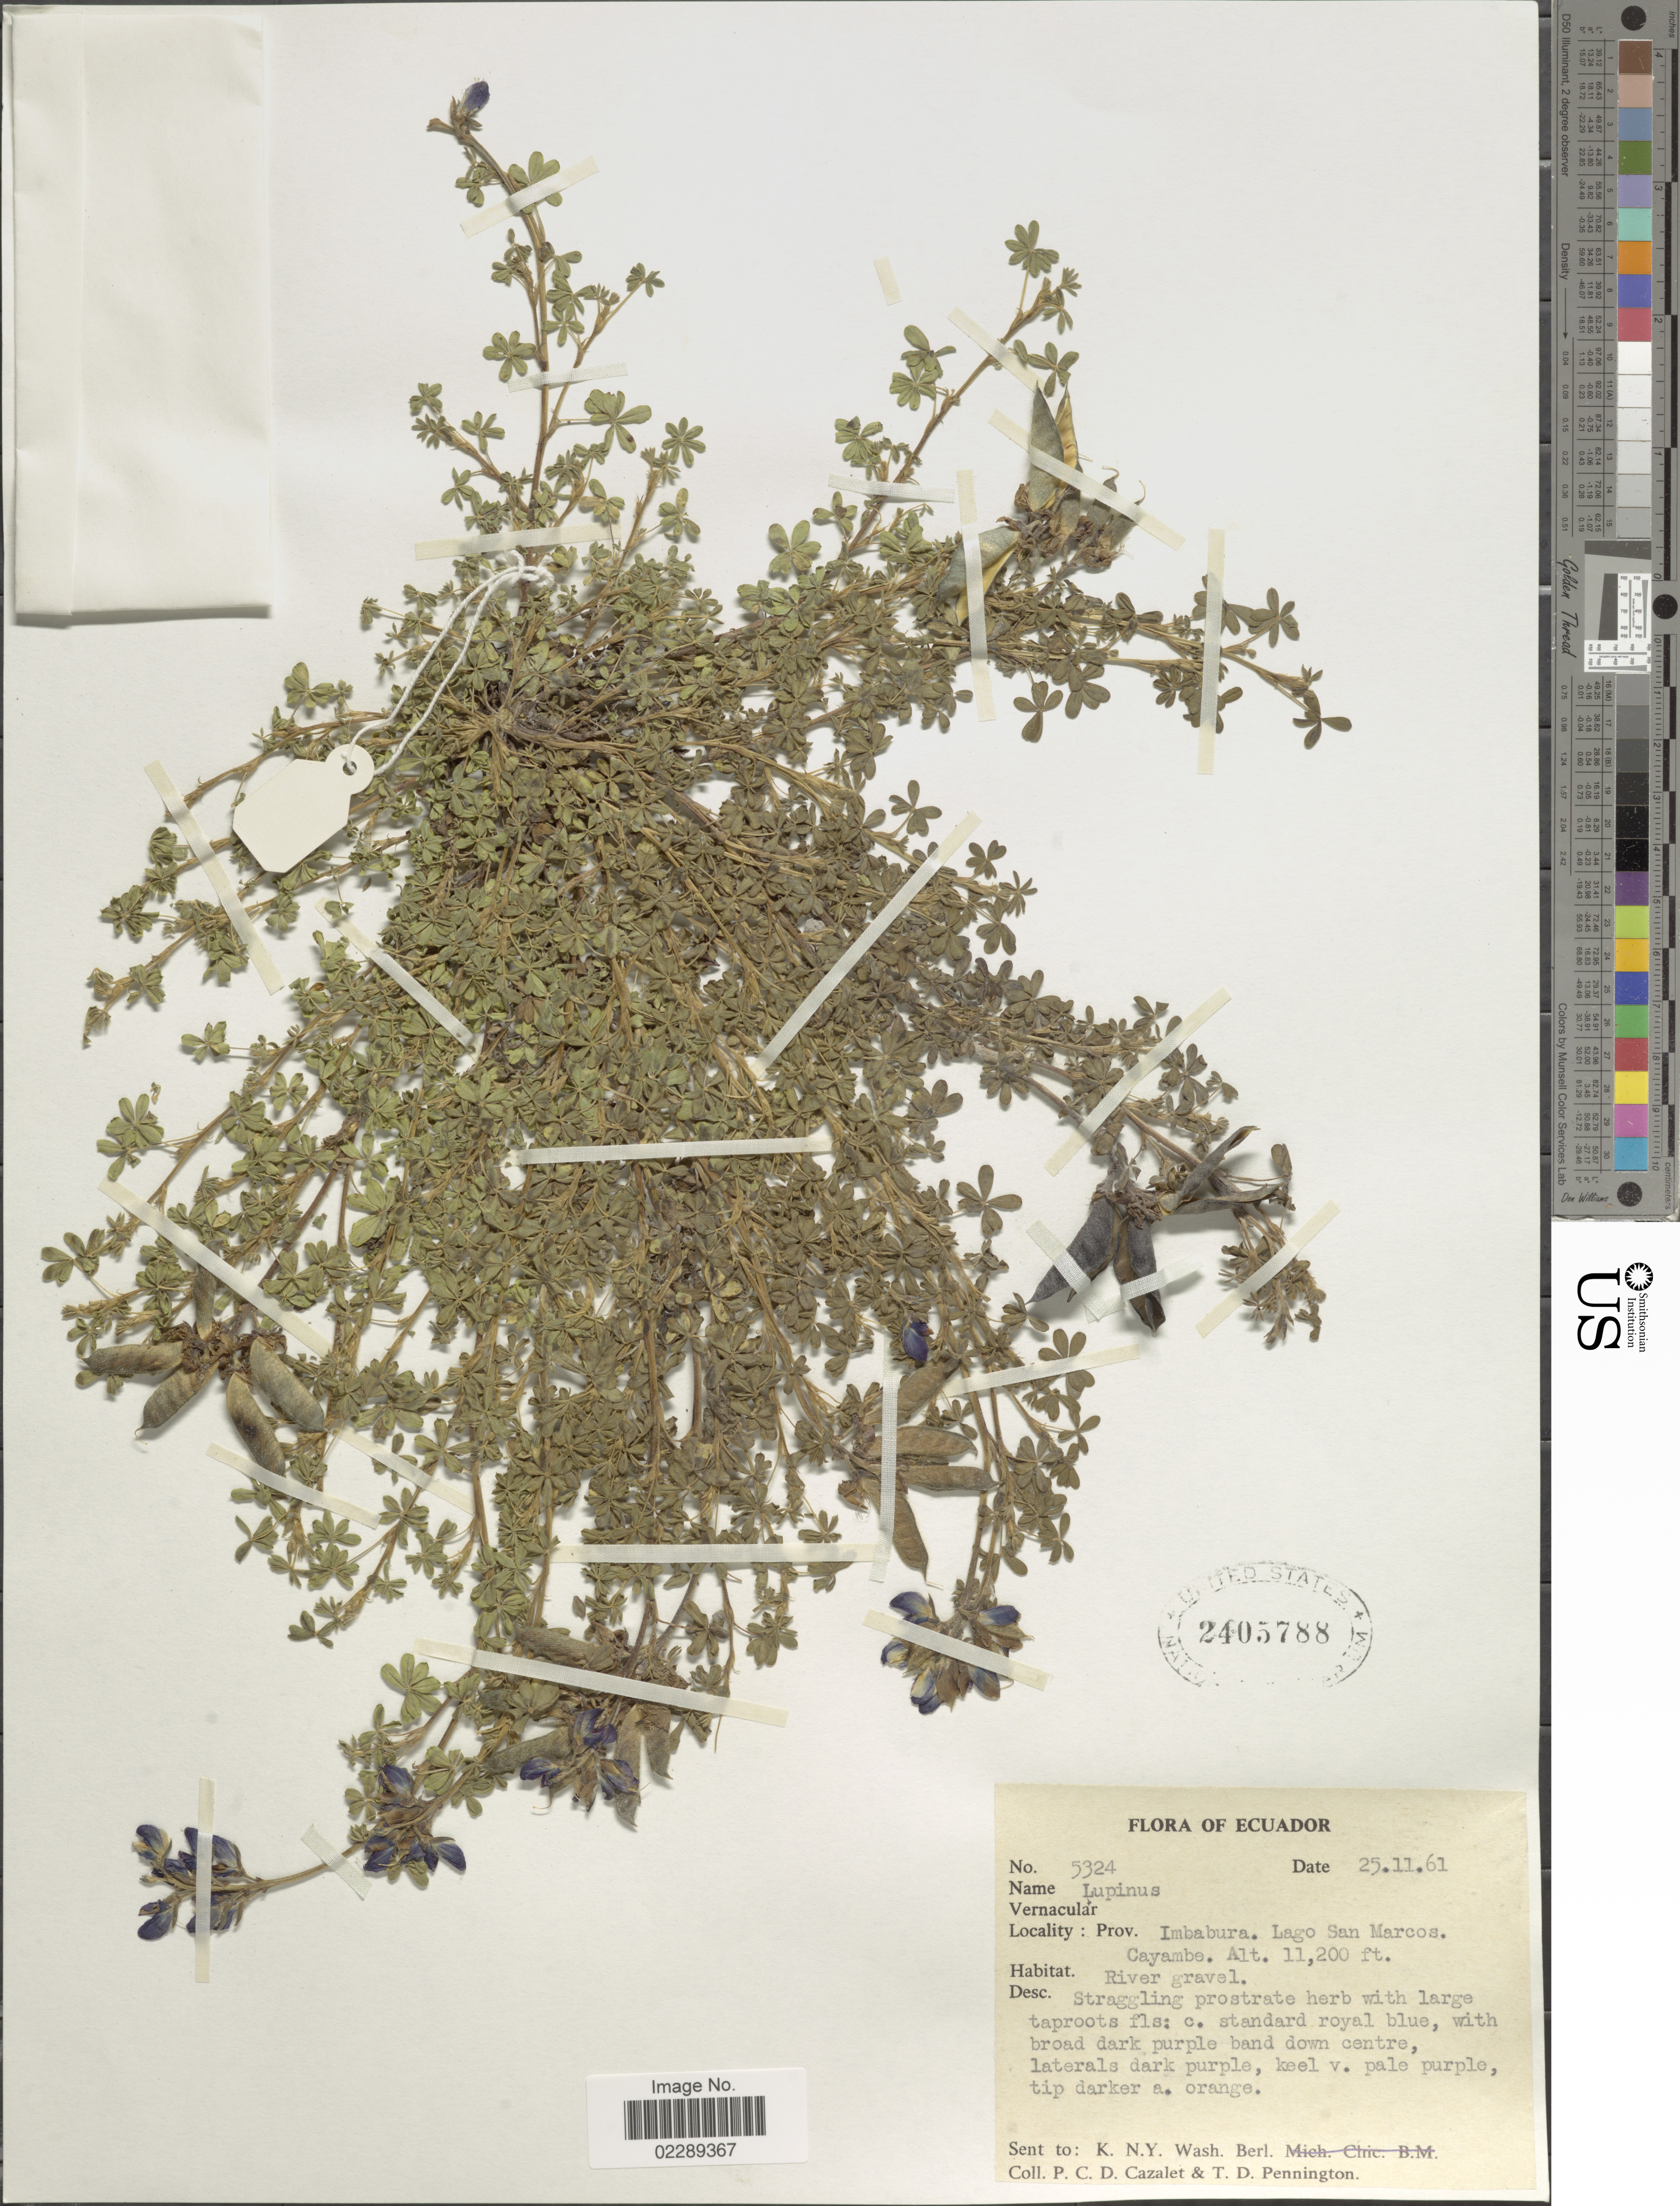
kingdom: Plantae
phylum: Tracheophyta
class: Magnoliopsida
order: Fabales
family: Fabaceae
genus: Lupinus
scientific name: Lupinus sp.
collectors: P. C. D. Cazalet & T. D. Pennington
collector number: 5324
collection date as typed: Transcribed d/m/y: 25/11/61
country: Ecuador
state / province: Imbabura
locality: Prov. Imbabura. Lago San Marcos. Cayambe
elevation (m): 3414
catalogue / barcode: US 2405788